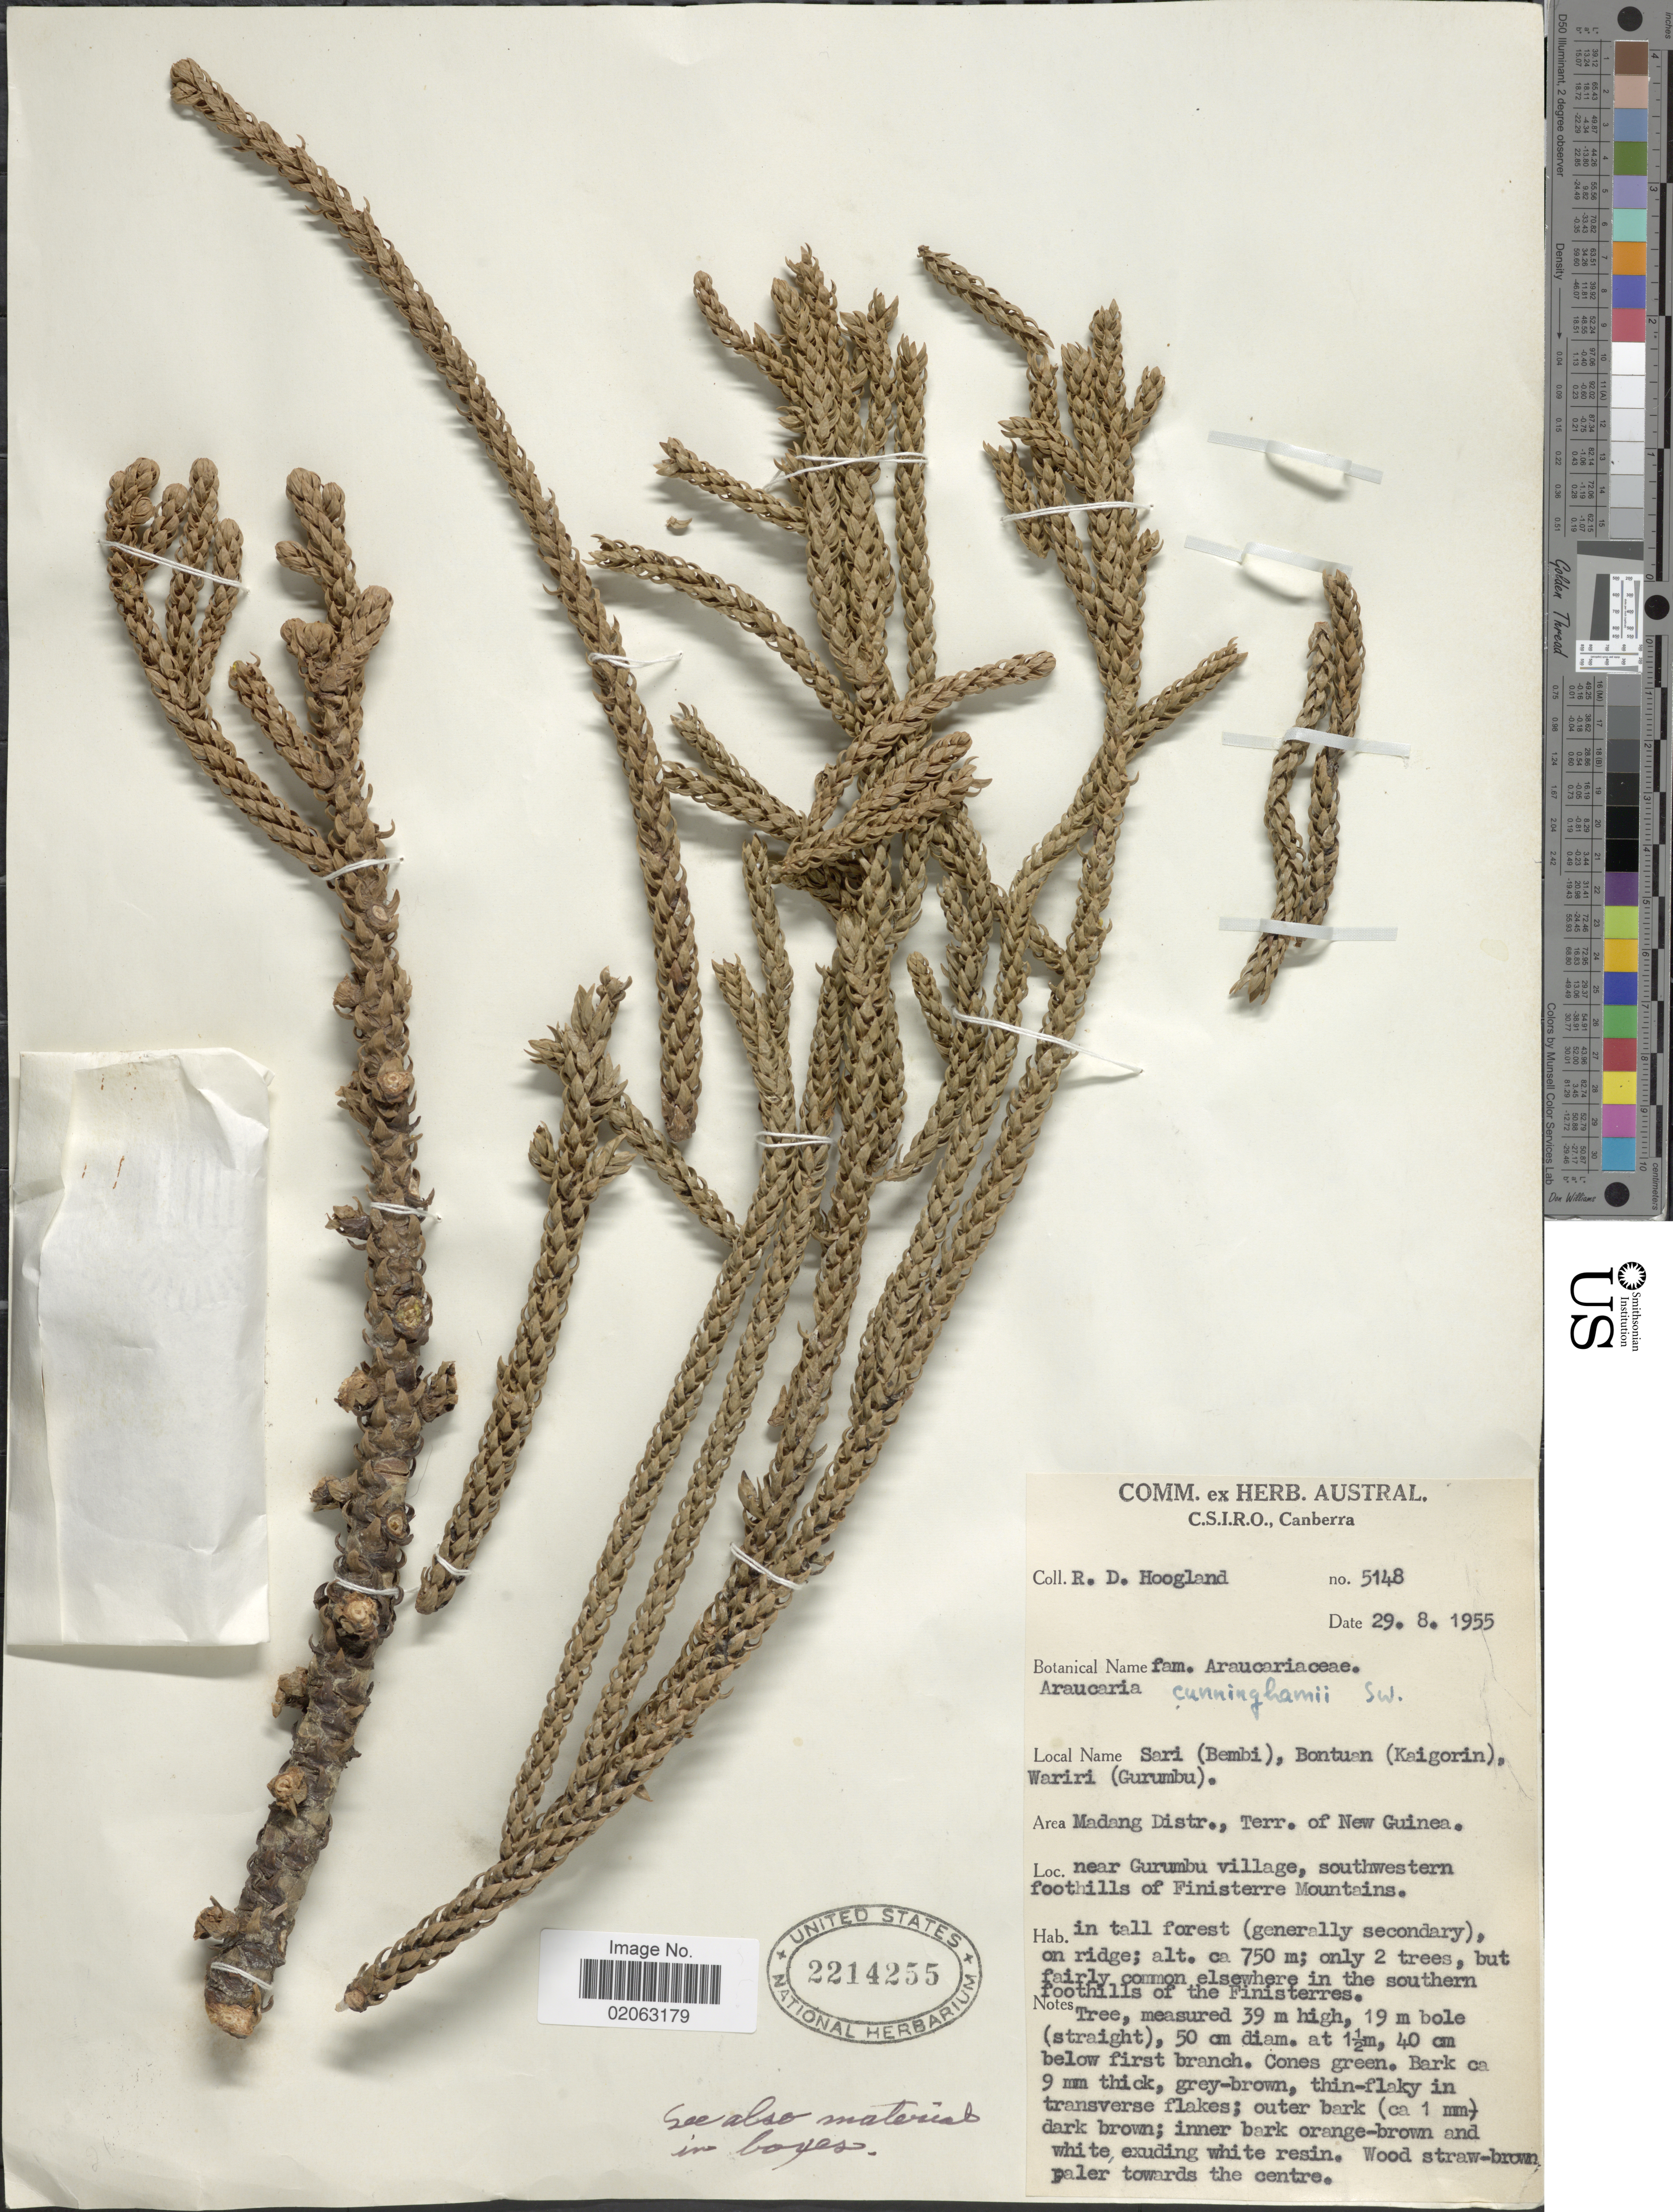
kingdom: Plantae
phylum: Tracheophyta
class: Pinopsida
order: Pinales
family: Araucariaceae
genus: Araucaria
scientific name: Araucaria cunninghamii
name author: Aiton ex D. Don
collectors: R. D. Hoogland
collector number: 5148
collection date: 1955-08-29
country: Papua New Guinea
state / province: Madang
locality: Terr. of New Guinea, near Gurumbu village, southwestern foothills of Finisterre Mountains.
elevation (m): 750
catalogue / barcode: US 2214255